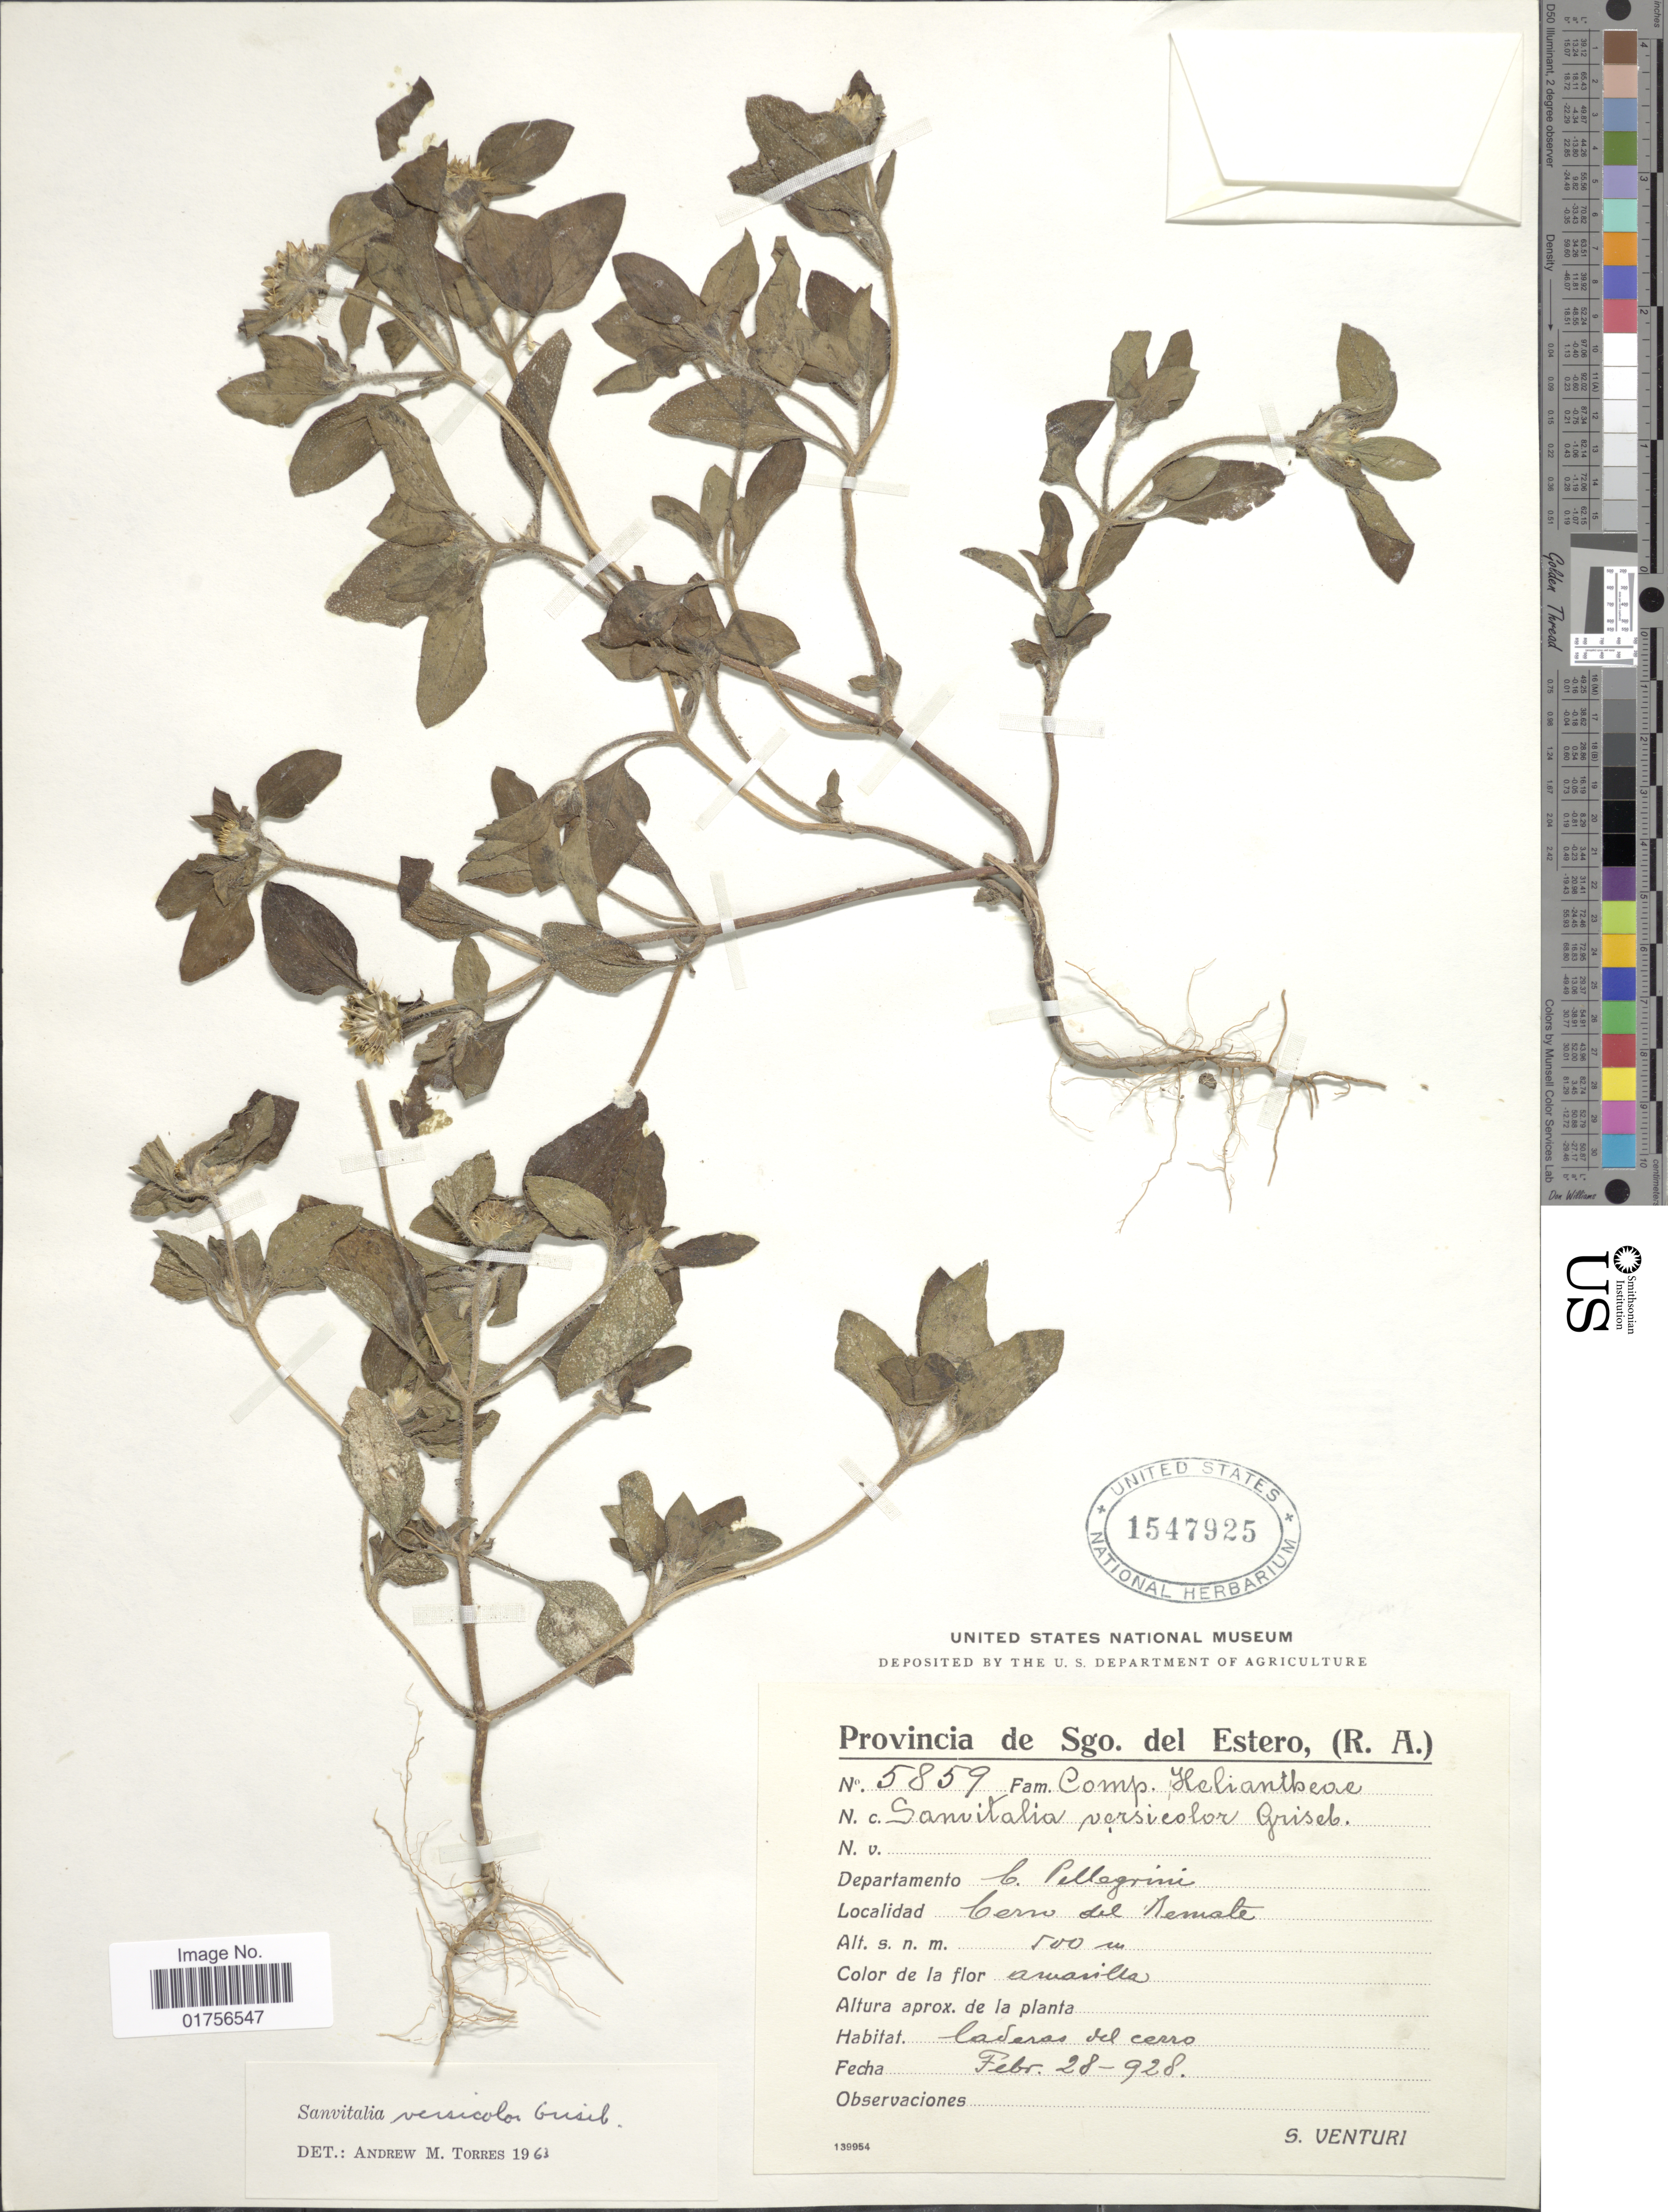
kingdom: Plantae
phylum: Tracheophyta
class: Magnoliopsida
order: Asterales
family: Asteraceae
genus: Sanvitalia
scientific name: Sanvitalia versicolor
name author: Griseb.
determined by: Skibicki, Samuel V.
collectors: S. Venturi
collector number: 5859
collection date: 1928-02-28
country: Argentina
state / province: Santiago del Estero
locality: Provincia de Sgo. de Estero, (R.A.), Departamento C. Pellegrini, Cerro del Remate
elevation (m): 500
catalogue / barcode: US 1547925